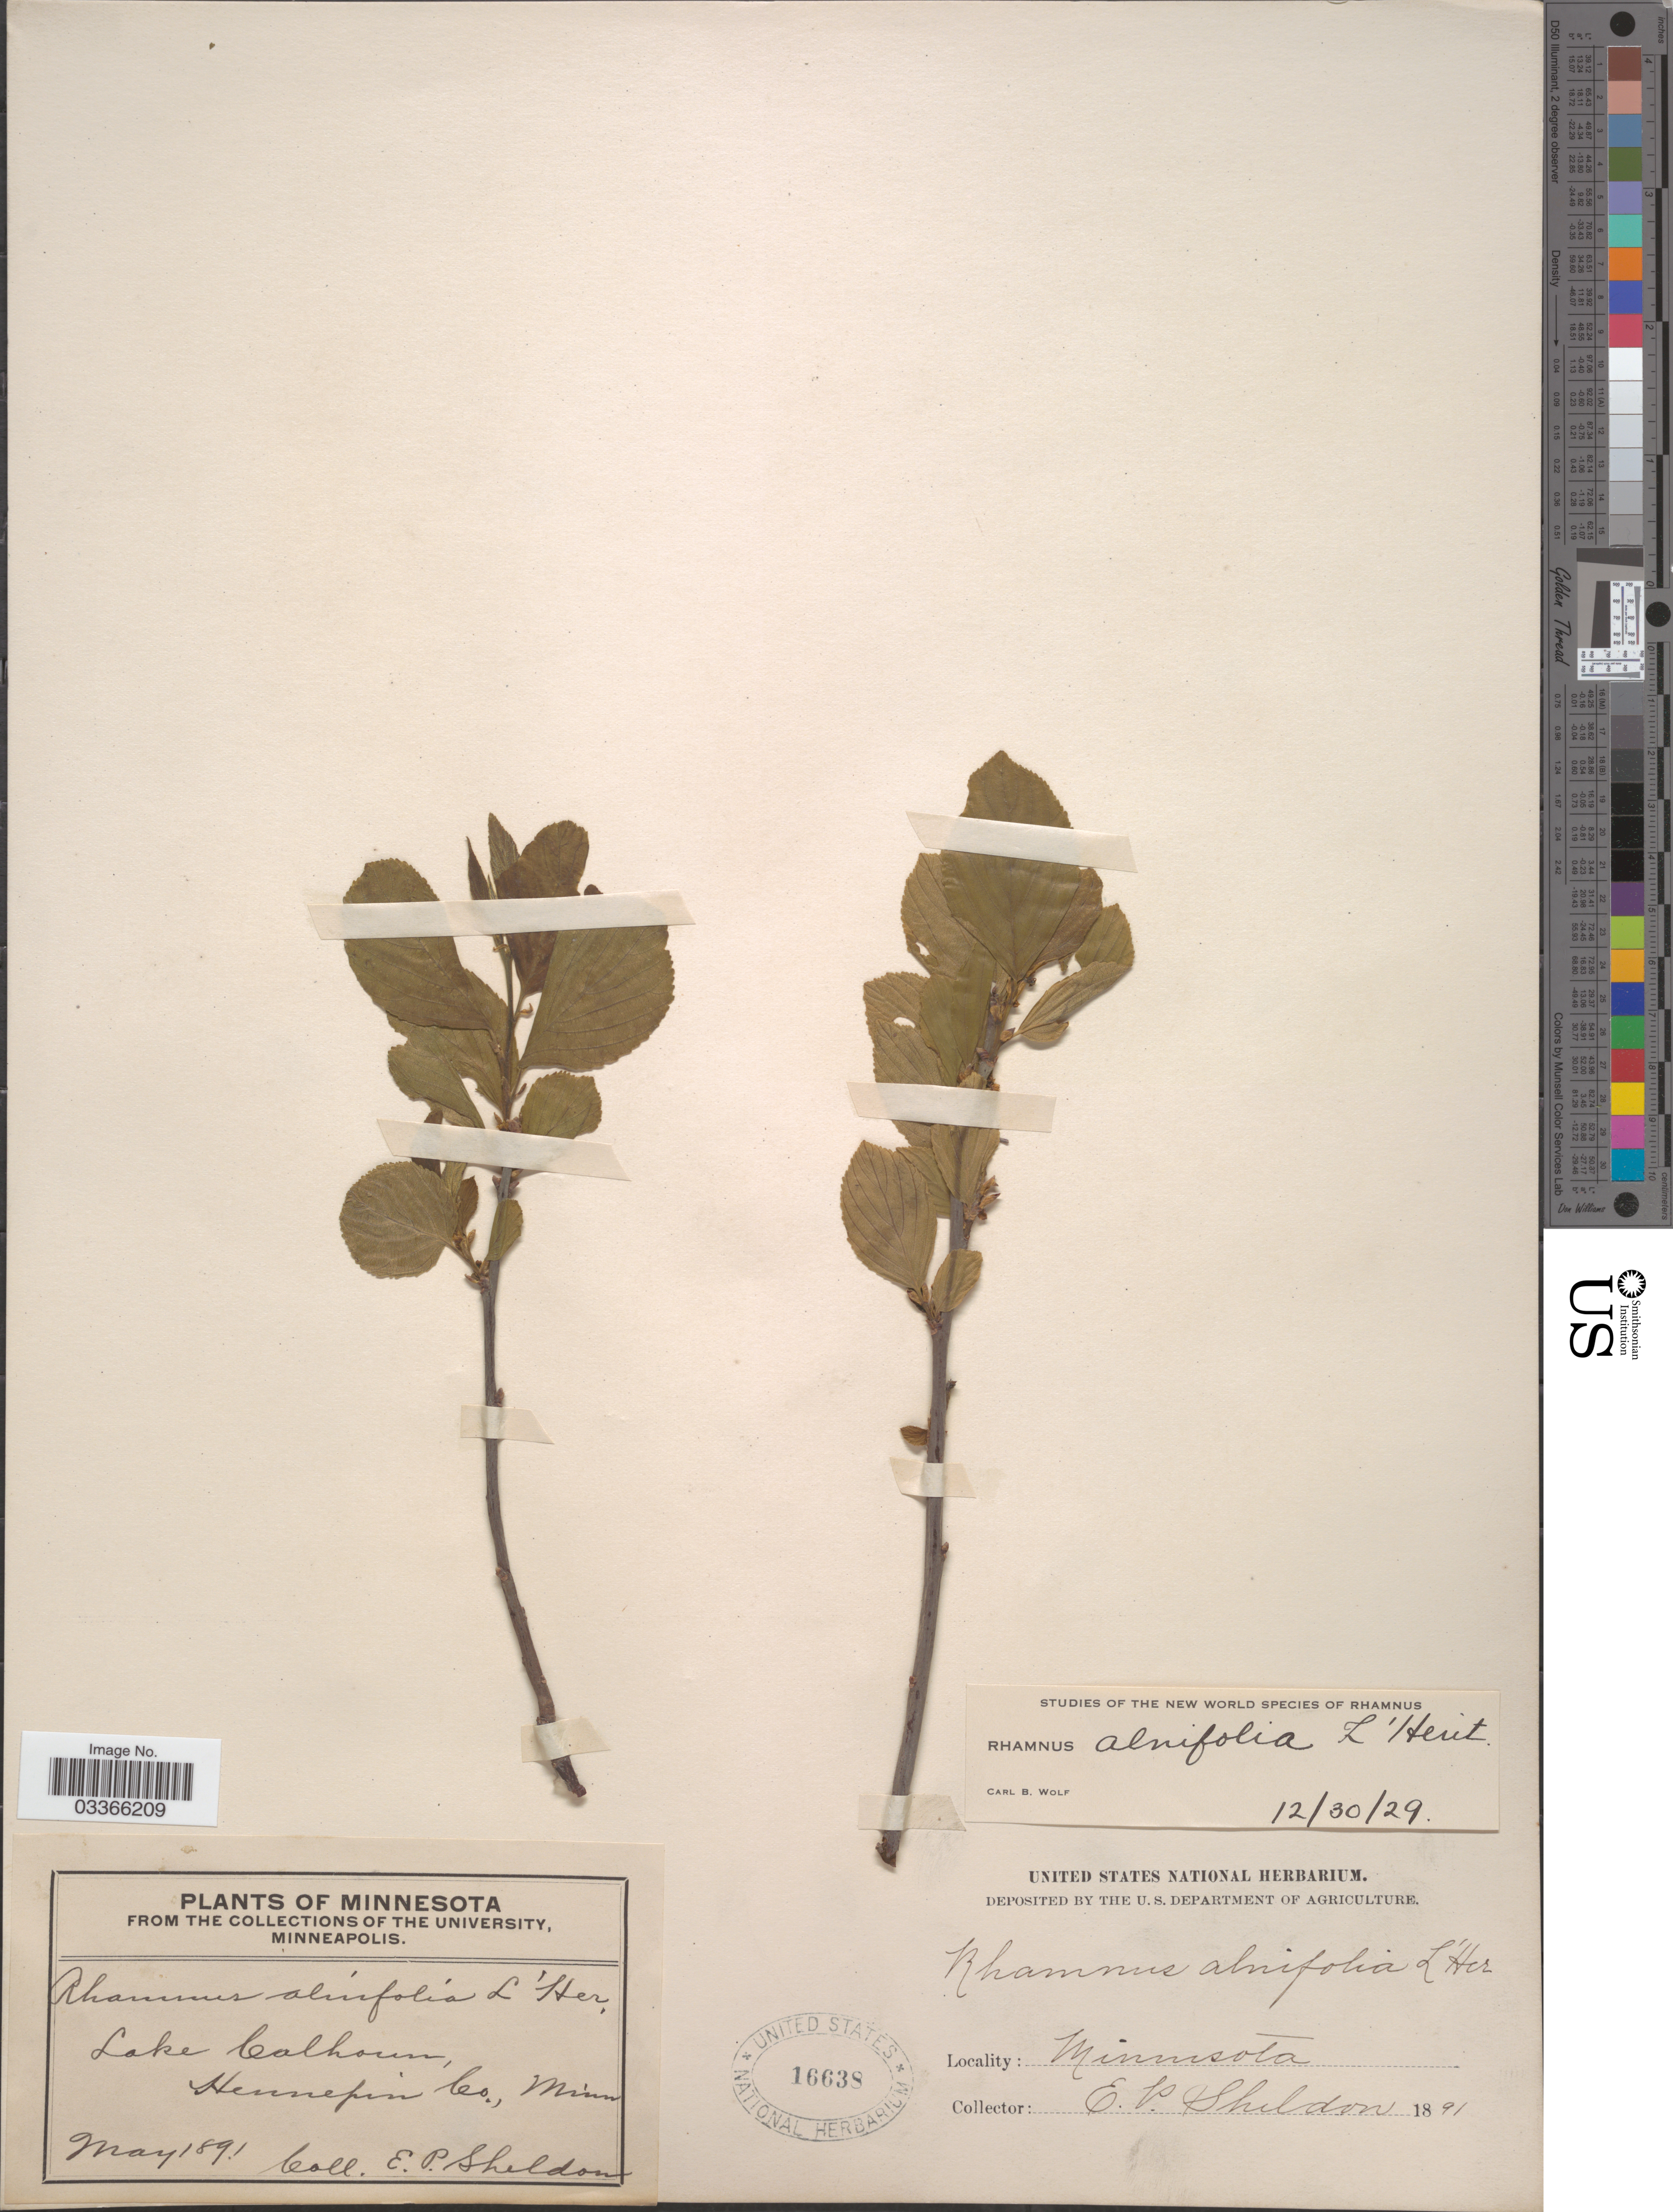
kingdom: Plantae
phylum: Tracheophyta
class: Magnoliopsida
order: Rosales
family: Rhamnaceae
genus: Rhamnus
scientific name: Rhamnus alnifolia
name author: L'Hér.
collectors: E. P. Sheldon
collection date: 1891-05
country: United States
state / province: Minnesota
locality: Lake Calhoun, Hennepin Co.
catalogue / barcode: US 16638